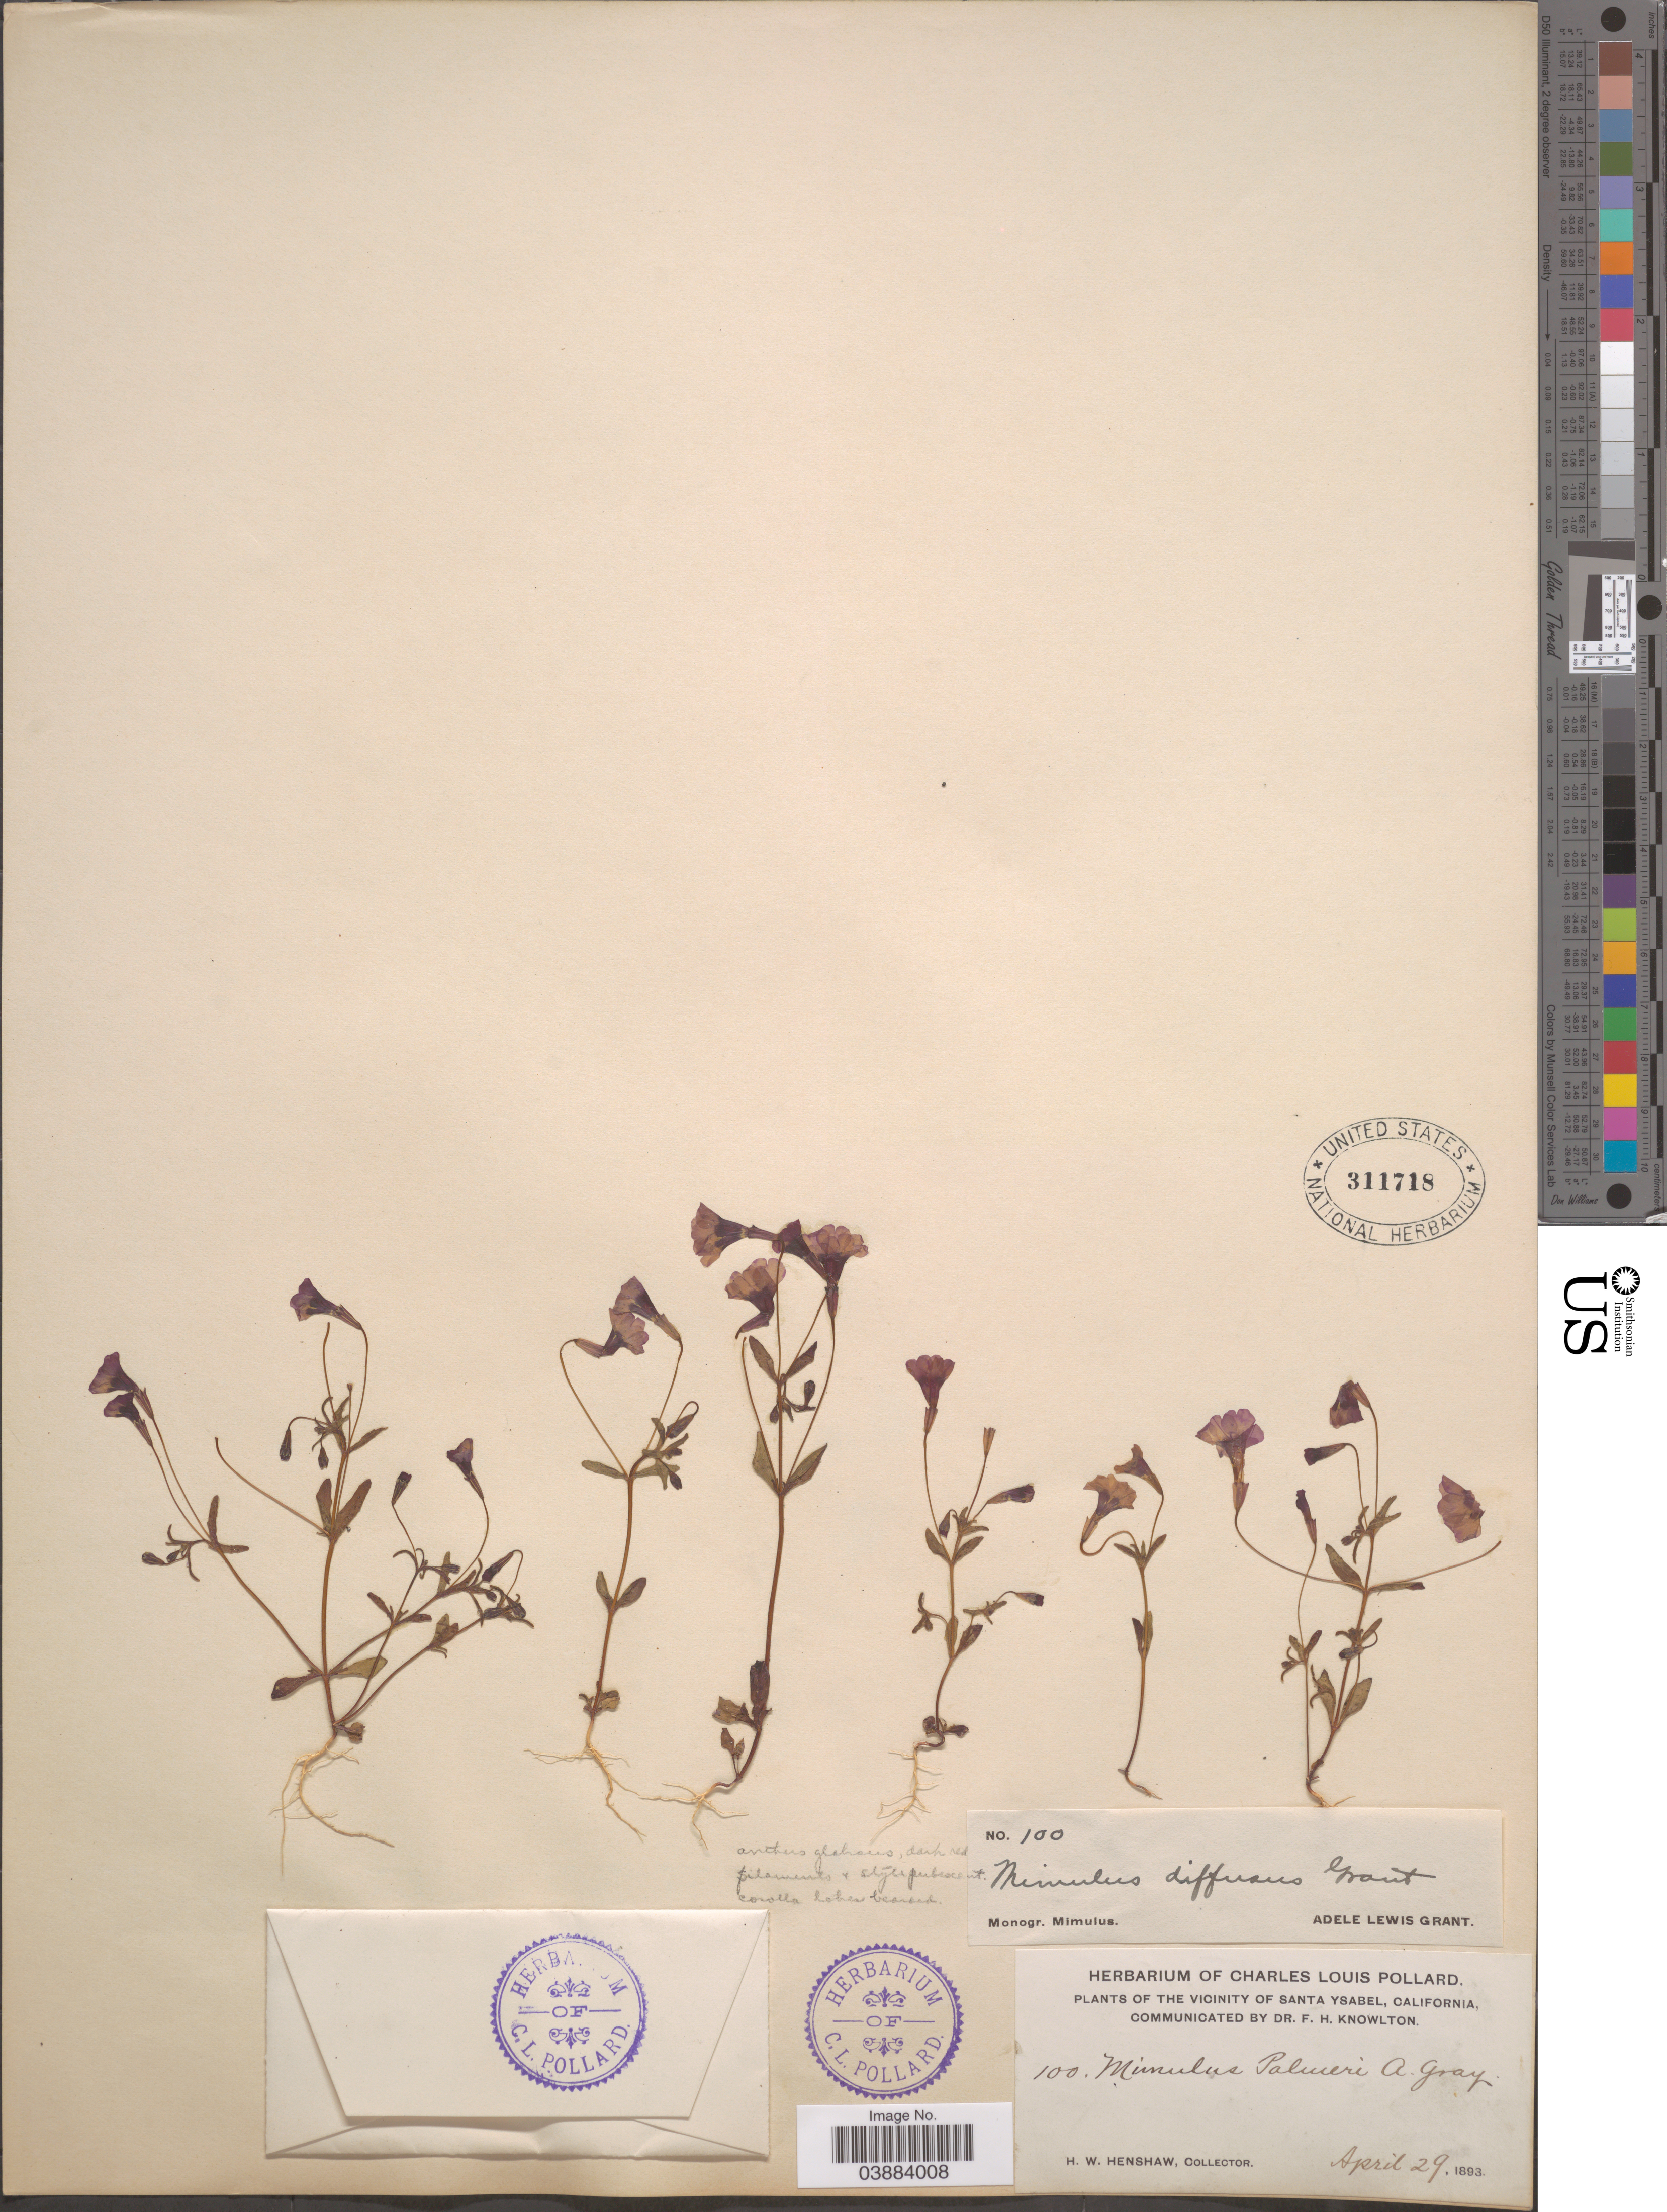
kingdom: Plantae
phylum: Tracheophyta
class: Magnoliopsida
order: Lamiales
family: Phrymaceae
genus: Mimulus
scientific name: Mimulus diffusus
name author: A.L. Grant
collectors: H. Henshaw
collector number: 100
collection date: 1893-04-29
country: United States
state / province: California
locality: The Vicinity of Santa Ysabel.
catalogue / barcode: US 311718